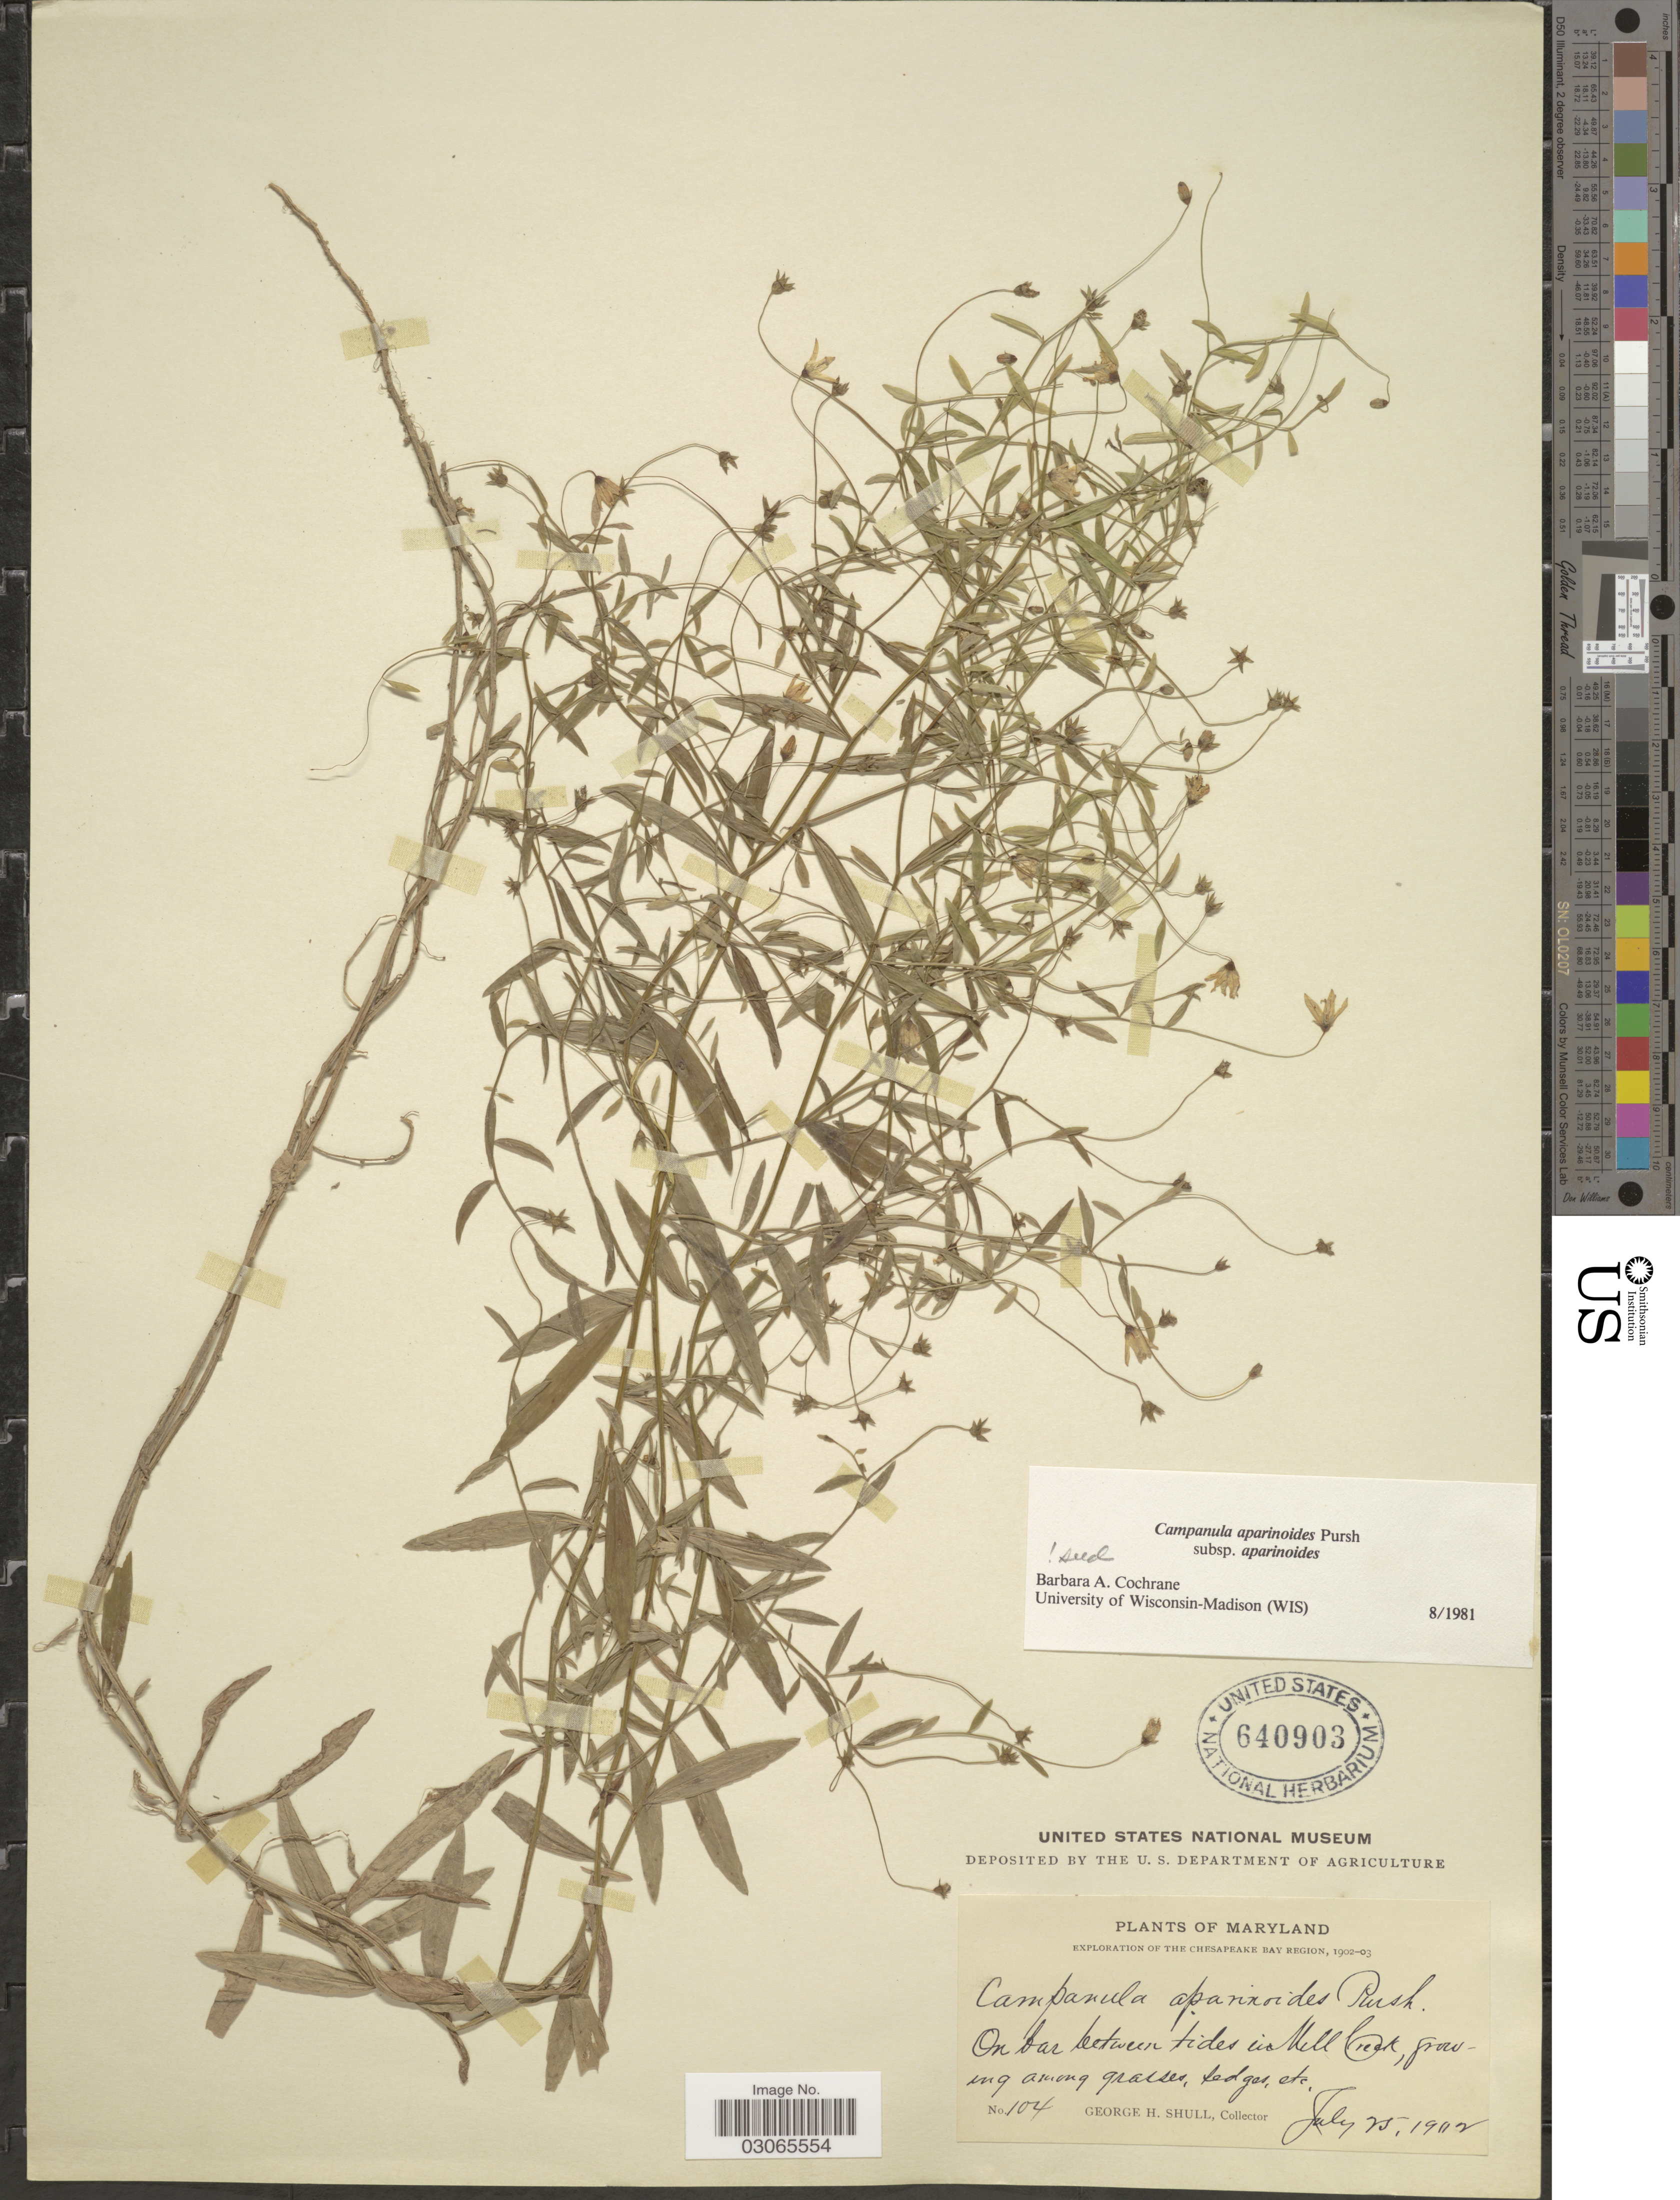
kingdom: Plantae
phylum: Tracheophyta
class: Magnoliopsida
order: Asterales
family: Campanulaceae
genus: Campanula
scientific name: Campanula aparinoides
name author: Pursh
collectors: G. H. Shull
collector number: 104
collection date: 1902-07-25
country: United States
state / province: Maryland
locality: On bar between tides in Mill Creek.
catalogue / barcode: US 640903